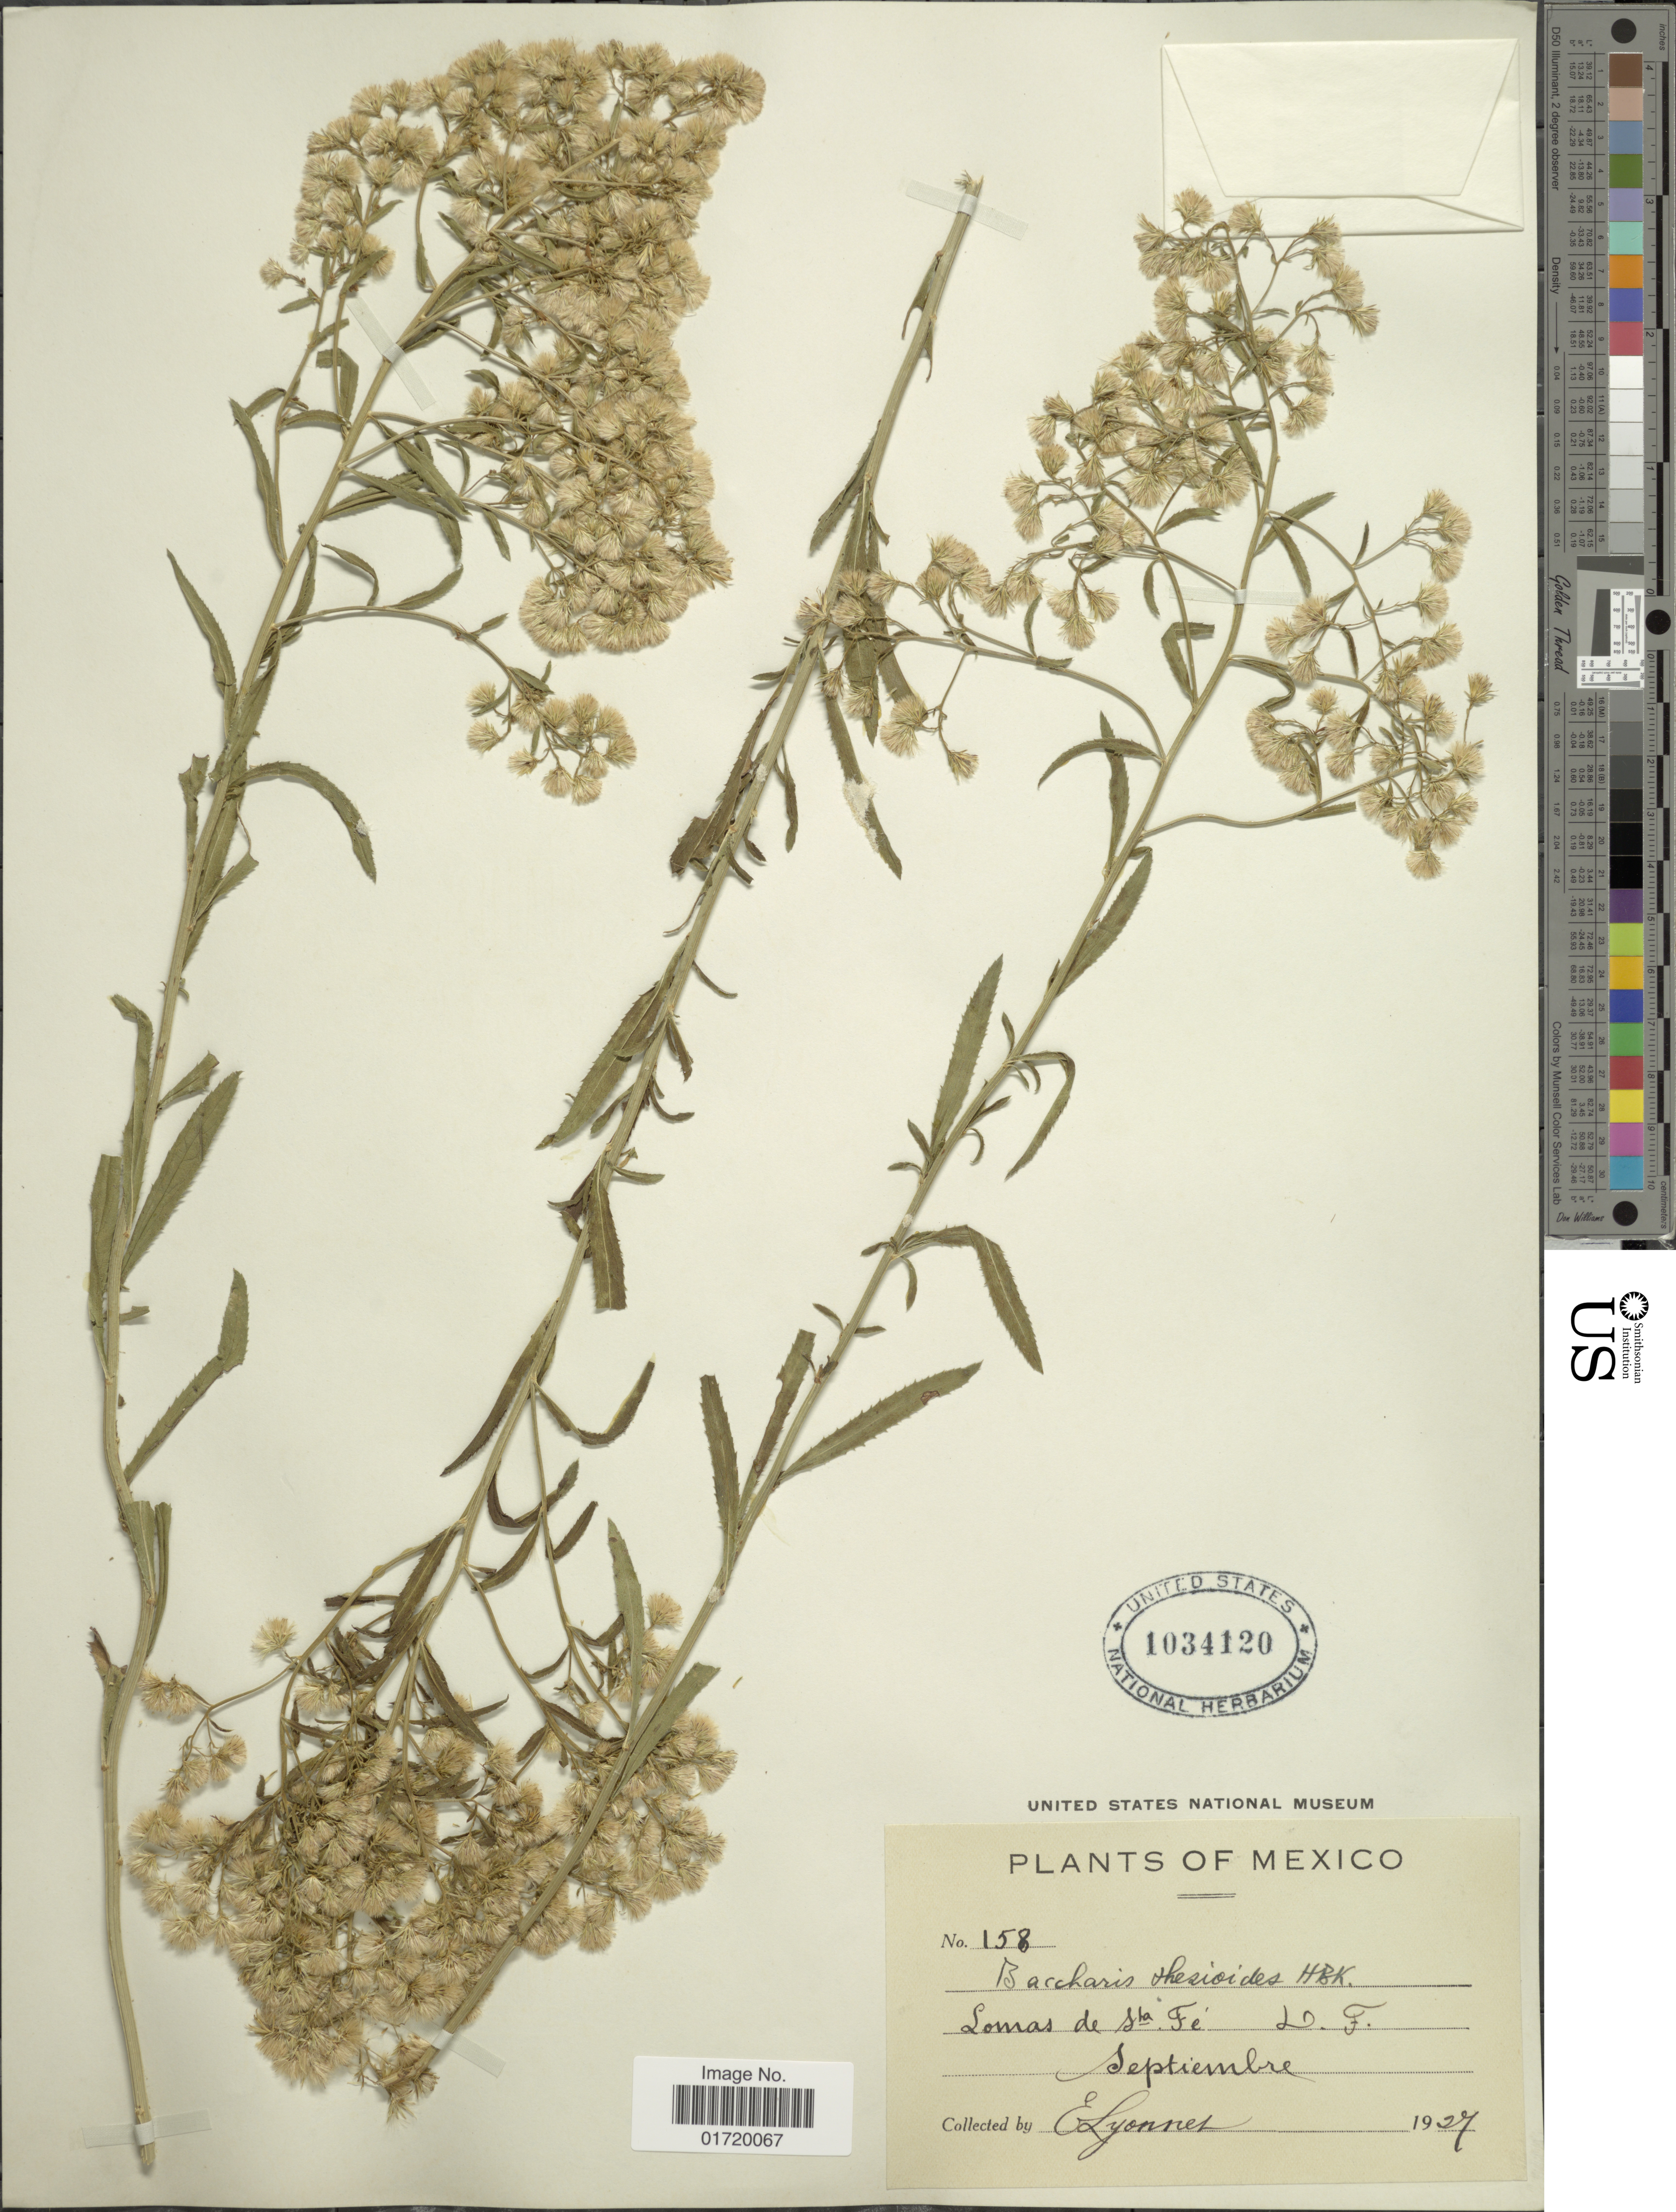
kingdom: Plantae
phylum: Tracheophyta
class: Magnoliopsida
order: Asterales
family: Asteraceae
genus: Baccharis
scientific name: Baccharis thesioides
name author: Kunth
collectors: E. Lyonnet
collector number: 158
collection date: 1927-09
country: Mexico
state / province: Distrito Federal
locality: Lomas de Sta. Fe, D. F.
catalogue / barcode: US 1034120